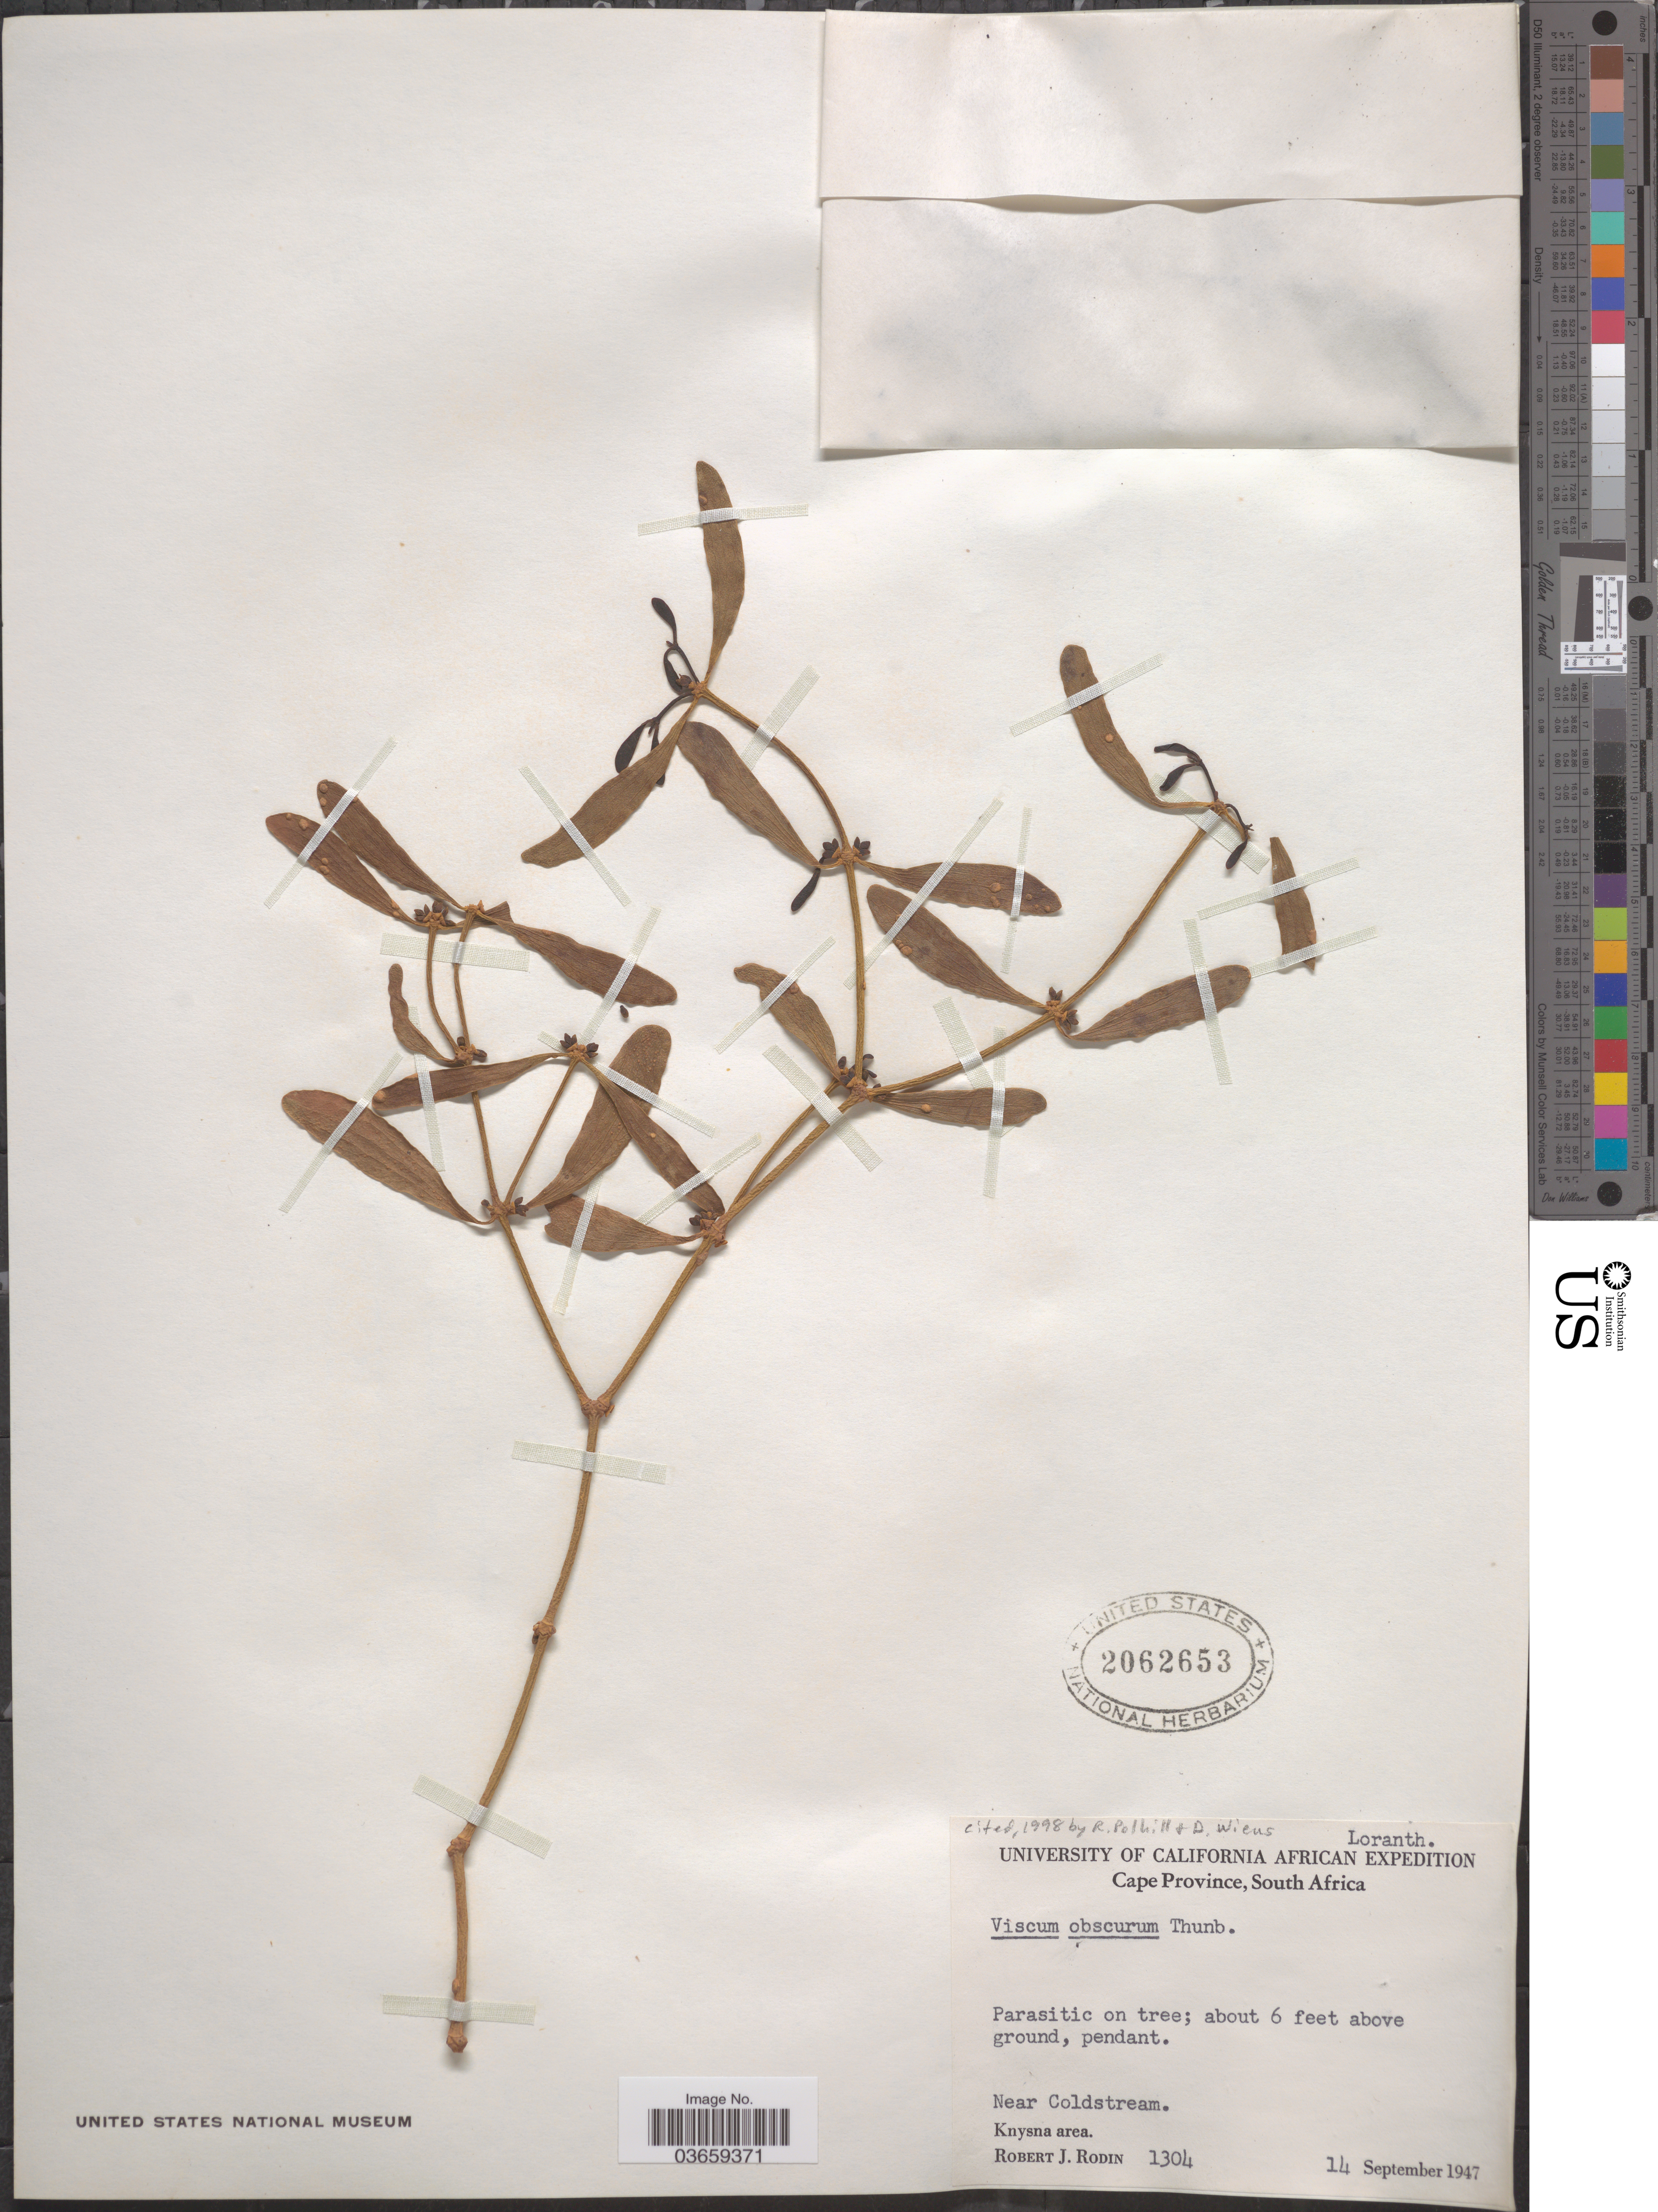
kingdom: Plantae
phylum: Tracheophyta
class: Magnoliopsida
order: Santalales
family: Viscaceae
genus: Viscum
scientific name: Viscum obscurum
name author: Thunb.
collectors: R. J. Rodin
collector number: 1304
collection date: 1947-09-14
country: South Africa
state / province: Western Cape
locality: Near Coldstream. Knysna area.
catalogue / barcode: US 2062653